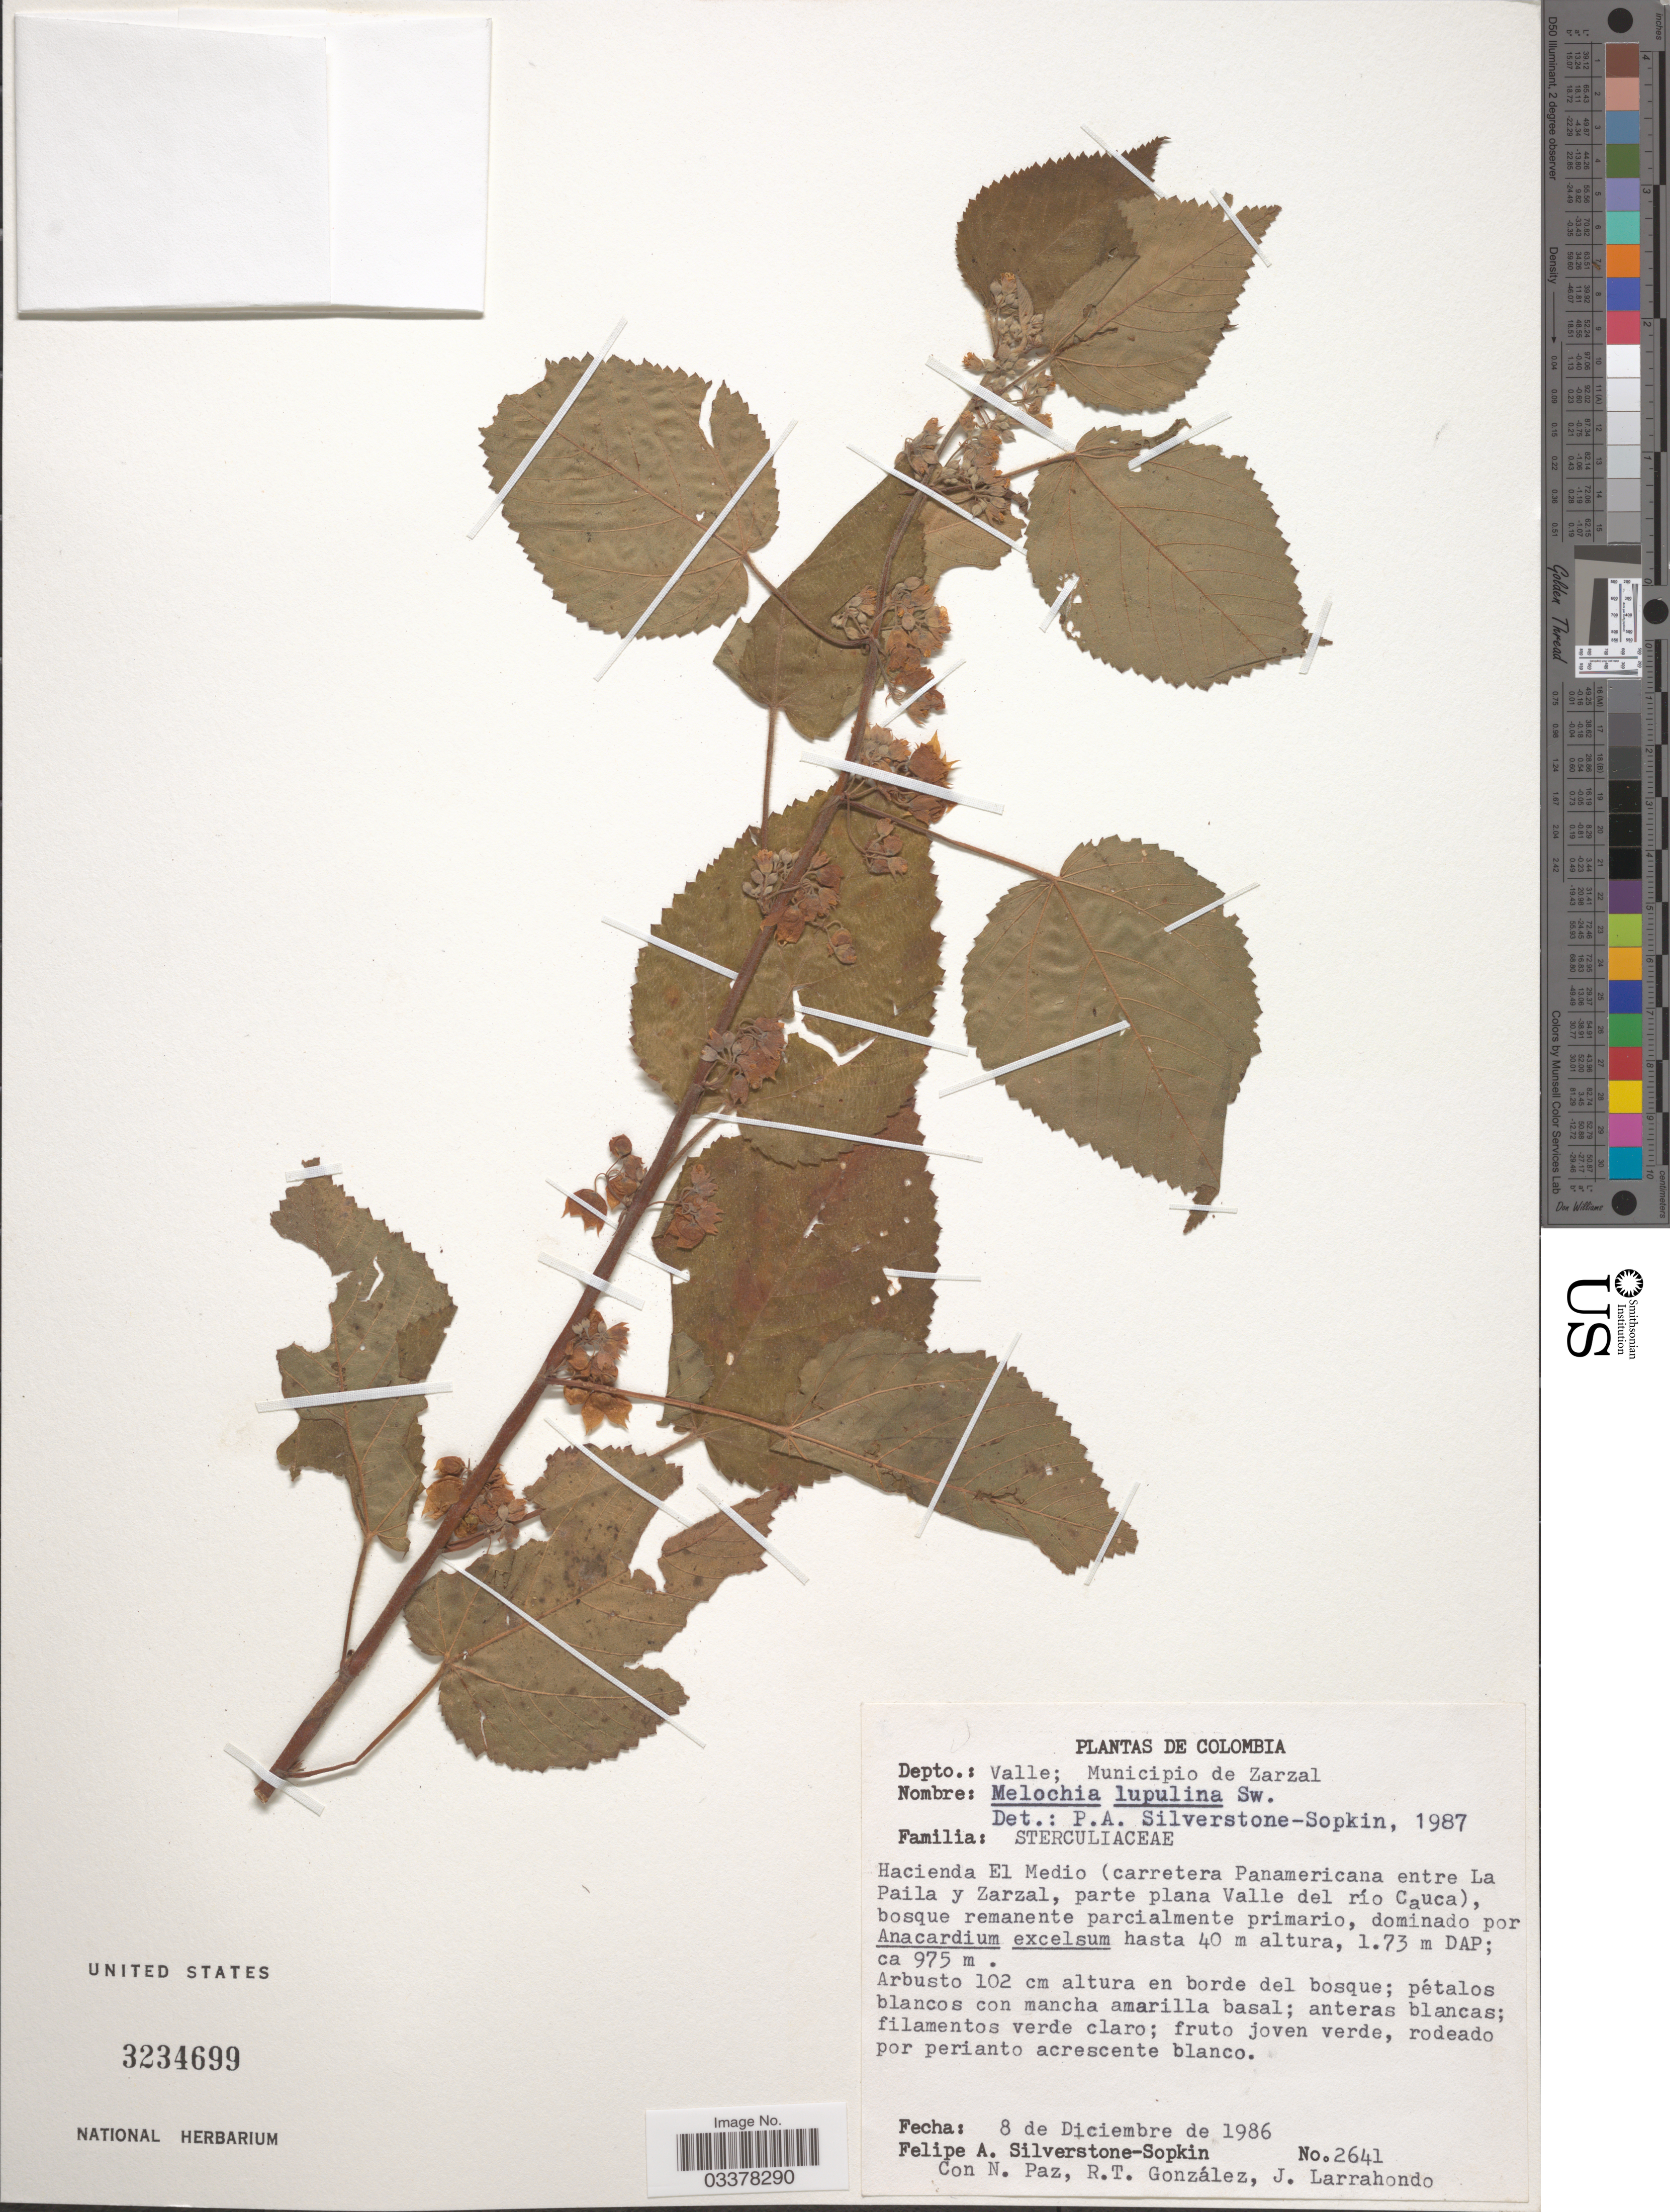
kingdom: Plantae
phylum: Tracheophyta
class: Magnoliopsida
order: Malvales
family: Malvaceae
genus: Melochia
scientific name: Melochia lupulina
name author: Sw.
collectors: F. Silverstone-Sopkin, N. Paz, R. Gonzalez & J. Larrahondo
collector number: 2641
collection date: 1986-12-08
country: Colombia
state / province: Valle del Cauca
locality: Depto.: Valle; Municipio de Zarzal. Hacienda El Medio (carretera Panamericana entre La Paila y Zarzal, parte plana Valle del río Cauca).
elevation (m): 975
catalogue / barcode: US 3234699